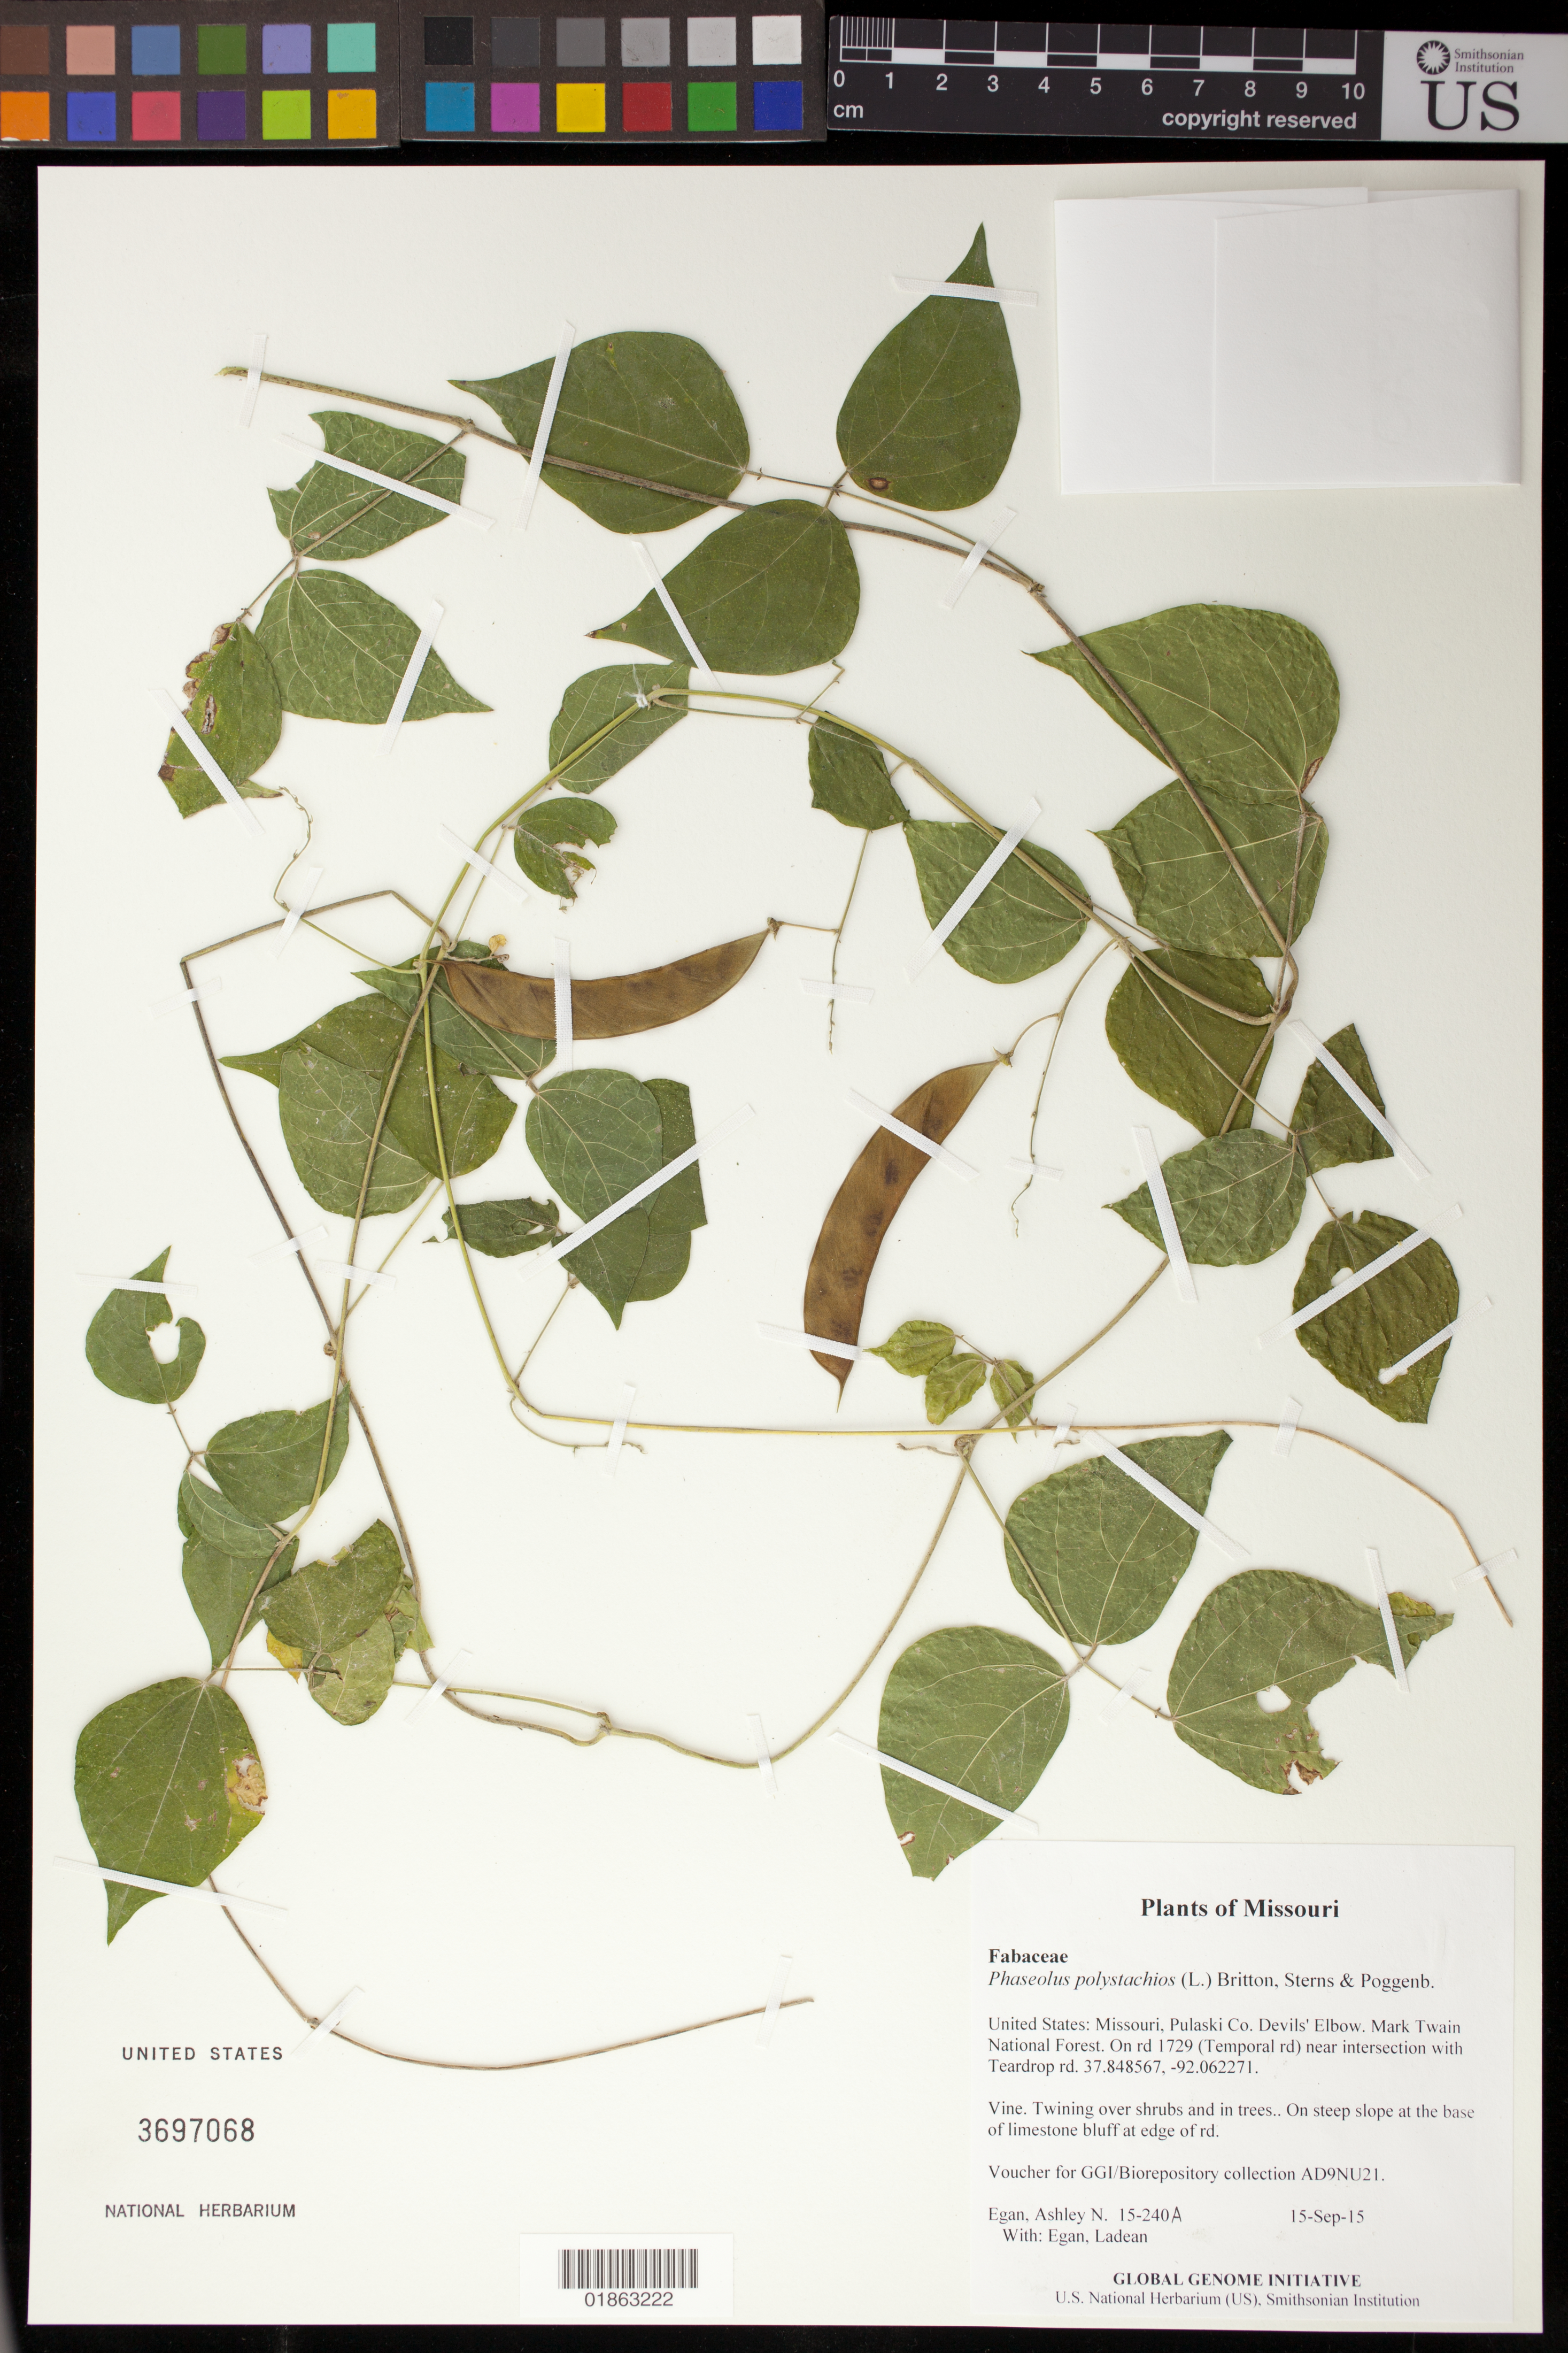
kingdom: Plantae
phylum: Tracheophyta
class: Magnoliopsida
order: Fabales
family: Fabaceae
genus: Phaseolus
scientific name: Phaseolus polystachios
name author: (L.) Britton, Stearns & Poggenb.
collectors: A. N. Egan & L. Egan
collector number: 15-240A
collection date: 2015-09-15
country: United States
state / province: Missouri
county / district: Pulaski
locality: Devils' Elbow. Mark Twain National Forest. On rd 1729 (Temporal rd) near intersection with Teardrop rd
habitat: On steep slope at the base of limestone bluff at edge of rd.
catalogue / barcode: US 3697068